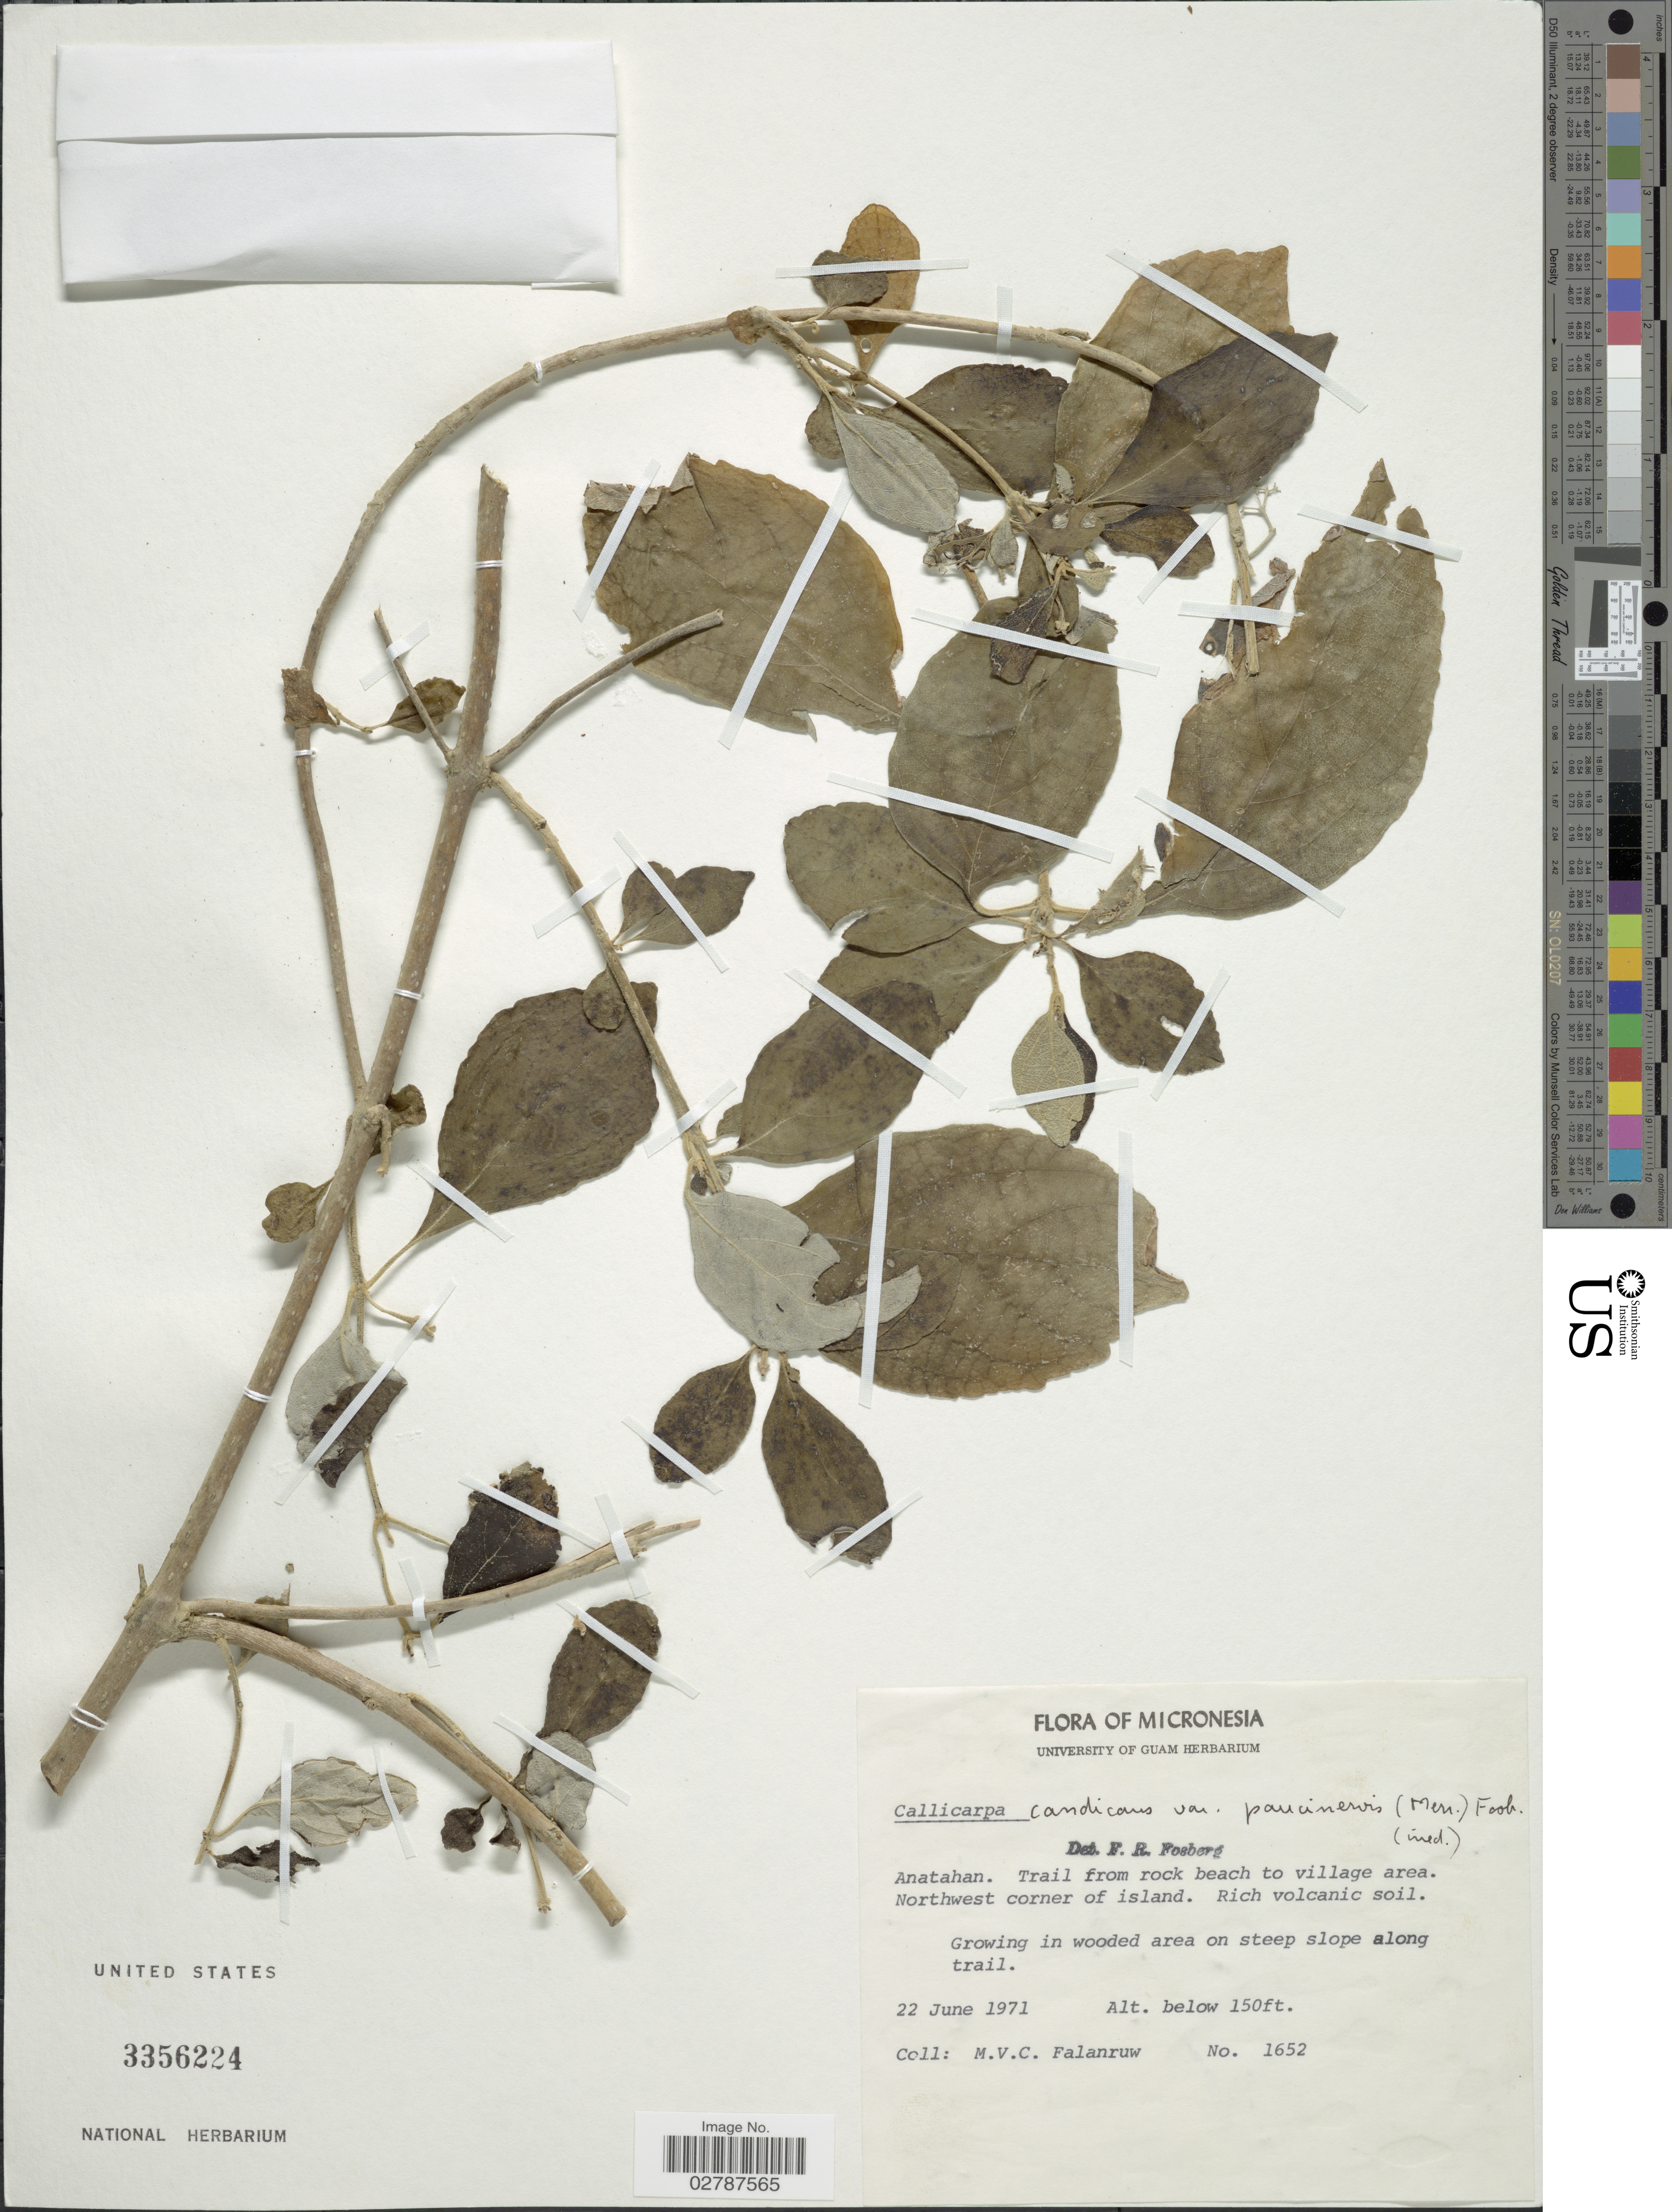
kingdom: Plantae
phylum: Tracheophyta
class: Magnoliopsida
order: Lamiales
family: Lamiaceae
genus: Callicarpa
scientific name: Callicarpa candicans var. paucinervia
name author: (Merr.) Fosberg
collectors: M. V. Falanruw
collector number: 1652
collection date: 1971-06-22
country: Northern Mariana Islands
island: Anatahan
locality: Anatahan. Trail from rock beach to village area. Northwest corner of island.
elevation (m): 46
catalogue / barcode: US 3356224